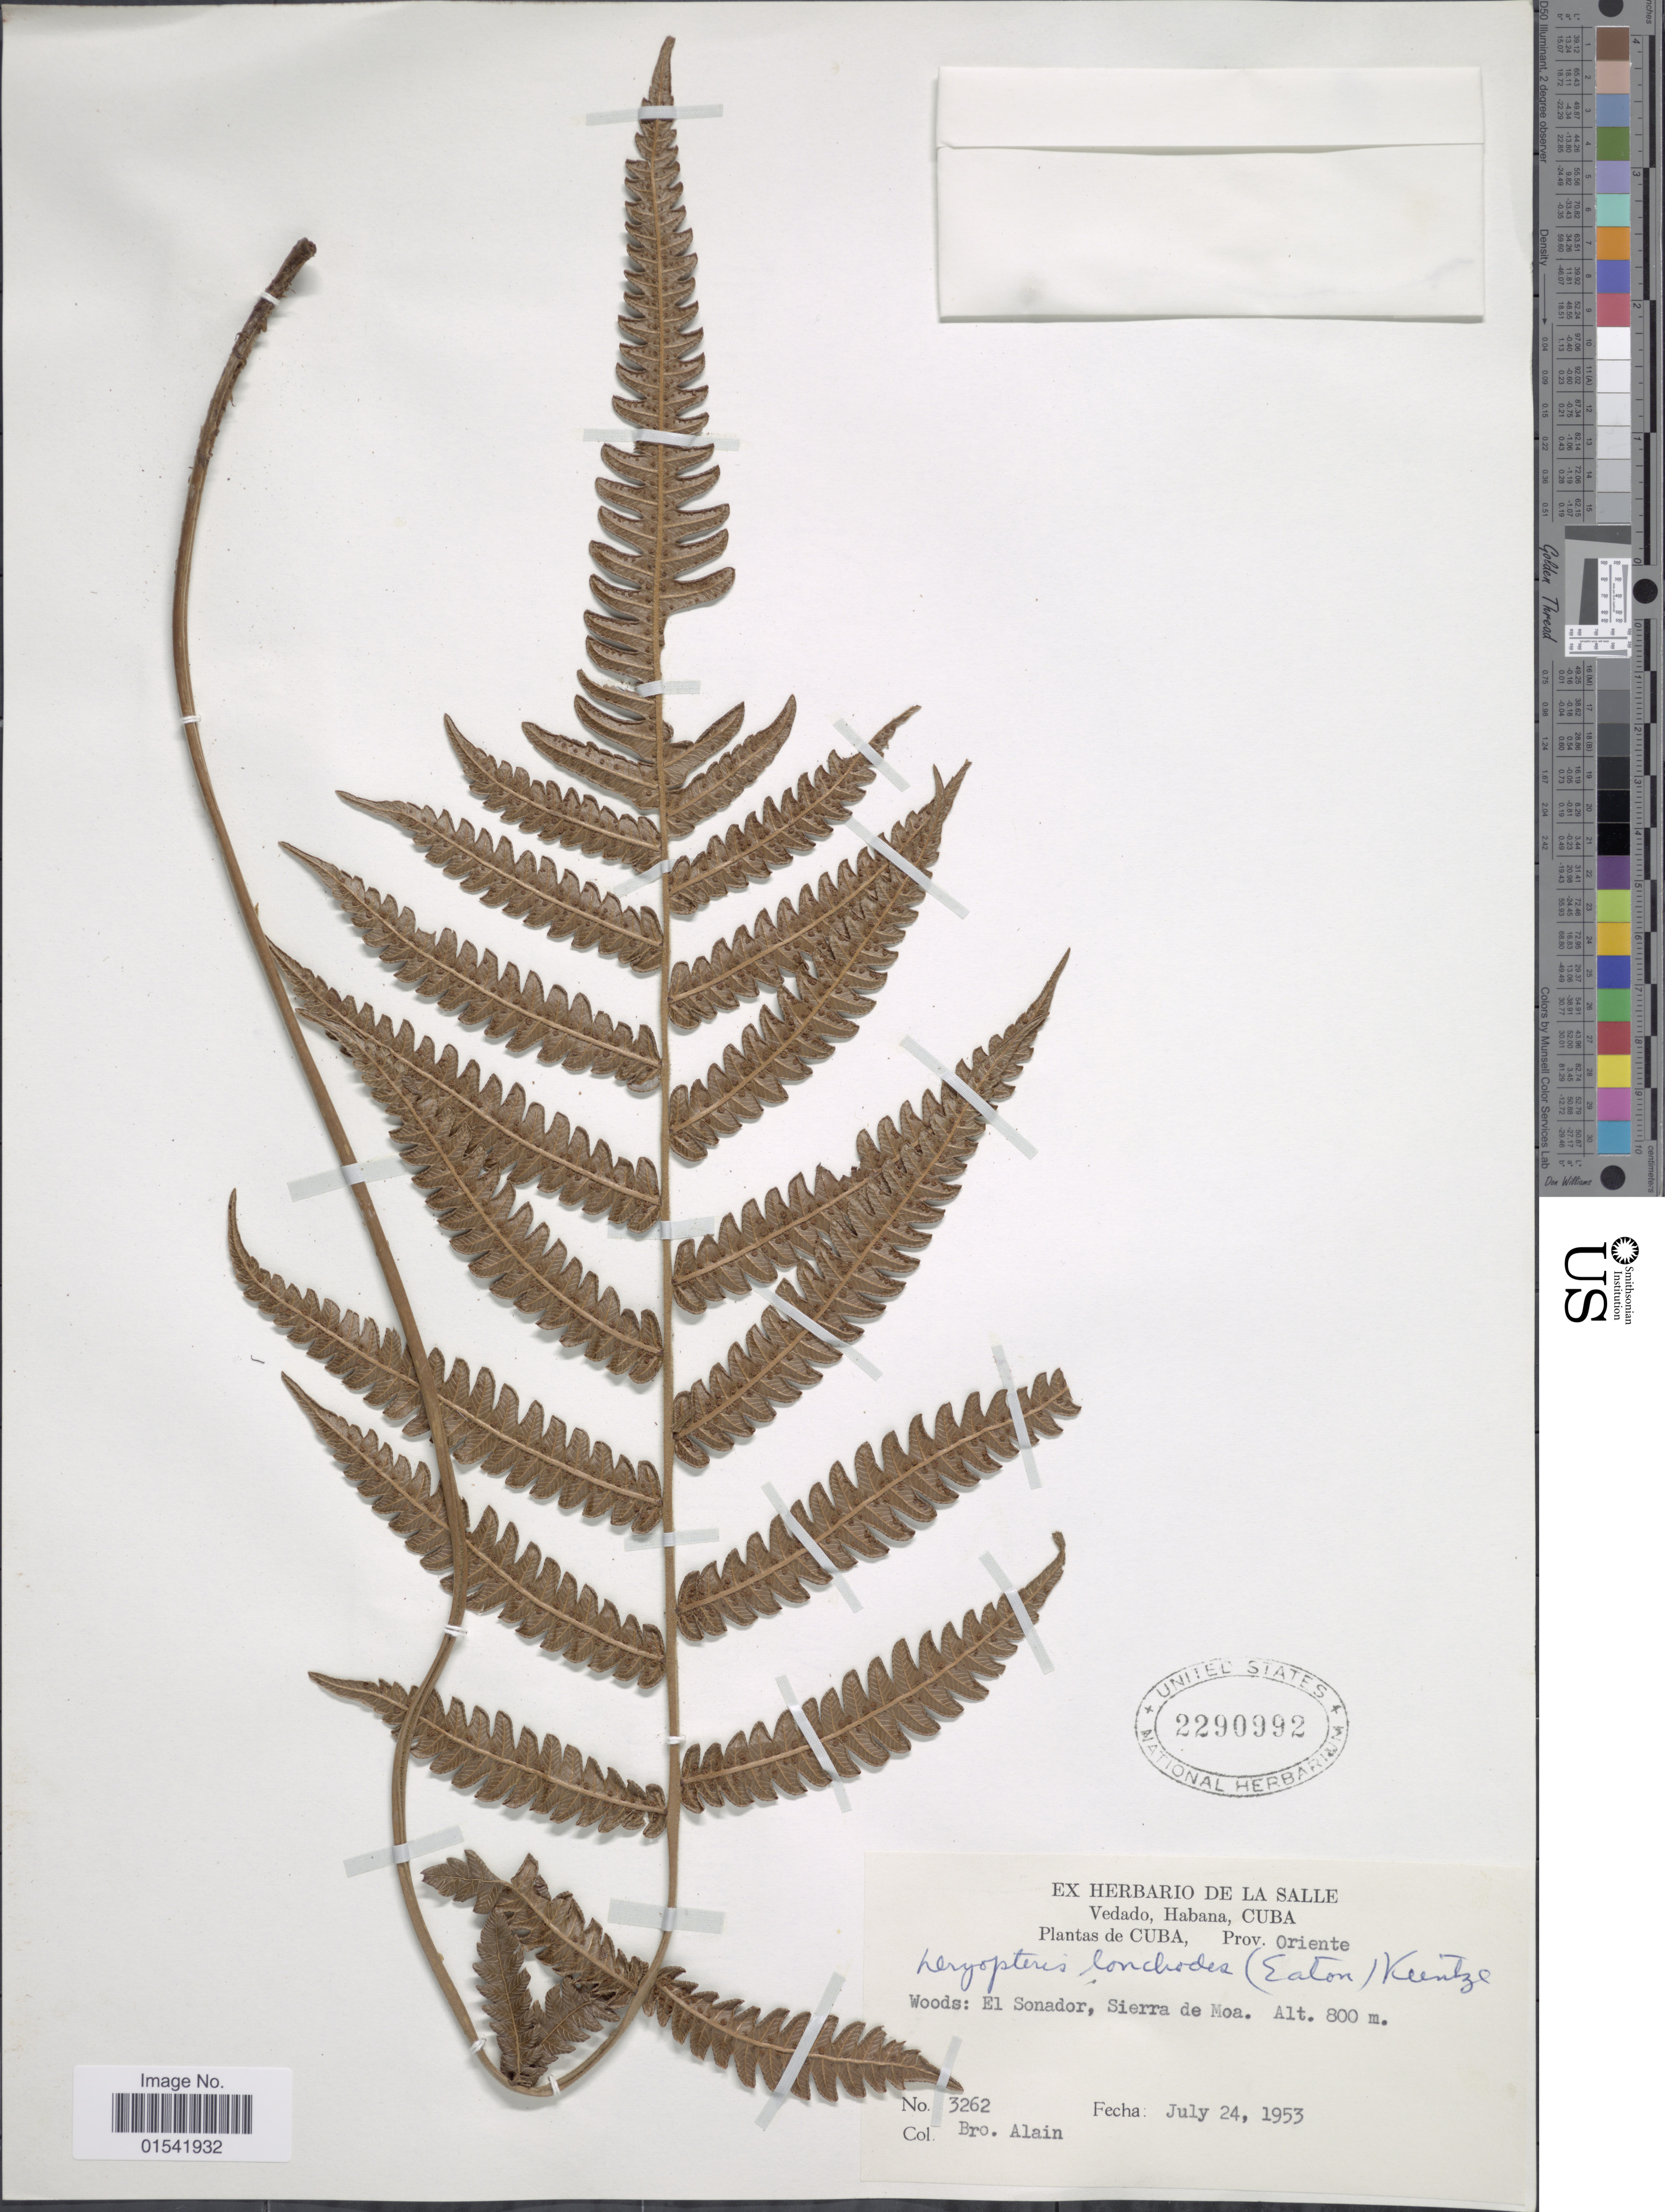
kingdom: Plantae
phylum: Tracheophyta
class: Polypodiopsida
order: Polypodiales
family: Thelypteridaceae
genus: Steiropteris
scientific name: Steiropteris lonchodes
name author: (D.C. Eaton) Pic. Serm.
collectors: Bro. Alain - DO NOT USE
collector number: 3262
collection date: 1953-07-24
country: Cuba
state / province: Oriente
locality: Vedado, Habana, Woods: El Sonador, Sierra de Moa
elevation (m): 800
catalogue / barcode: US 2290992